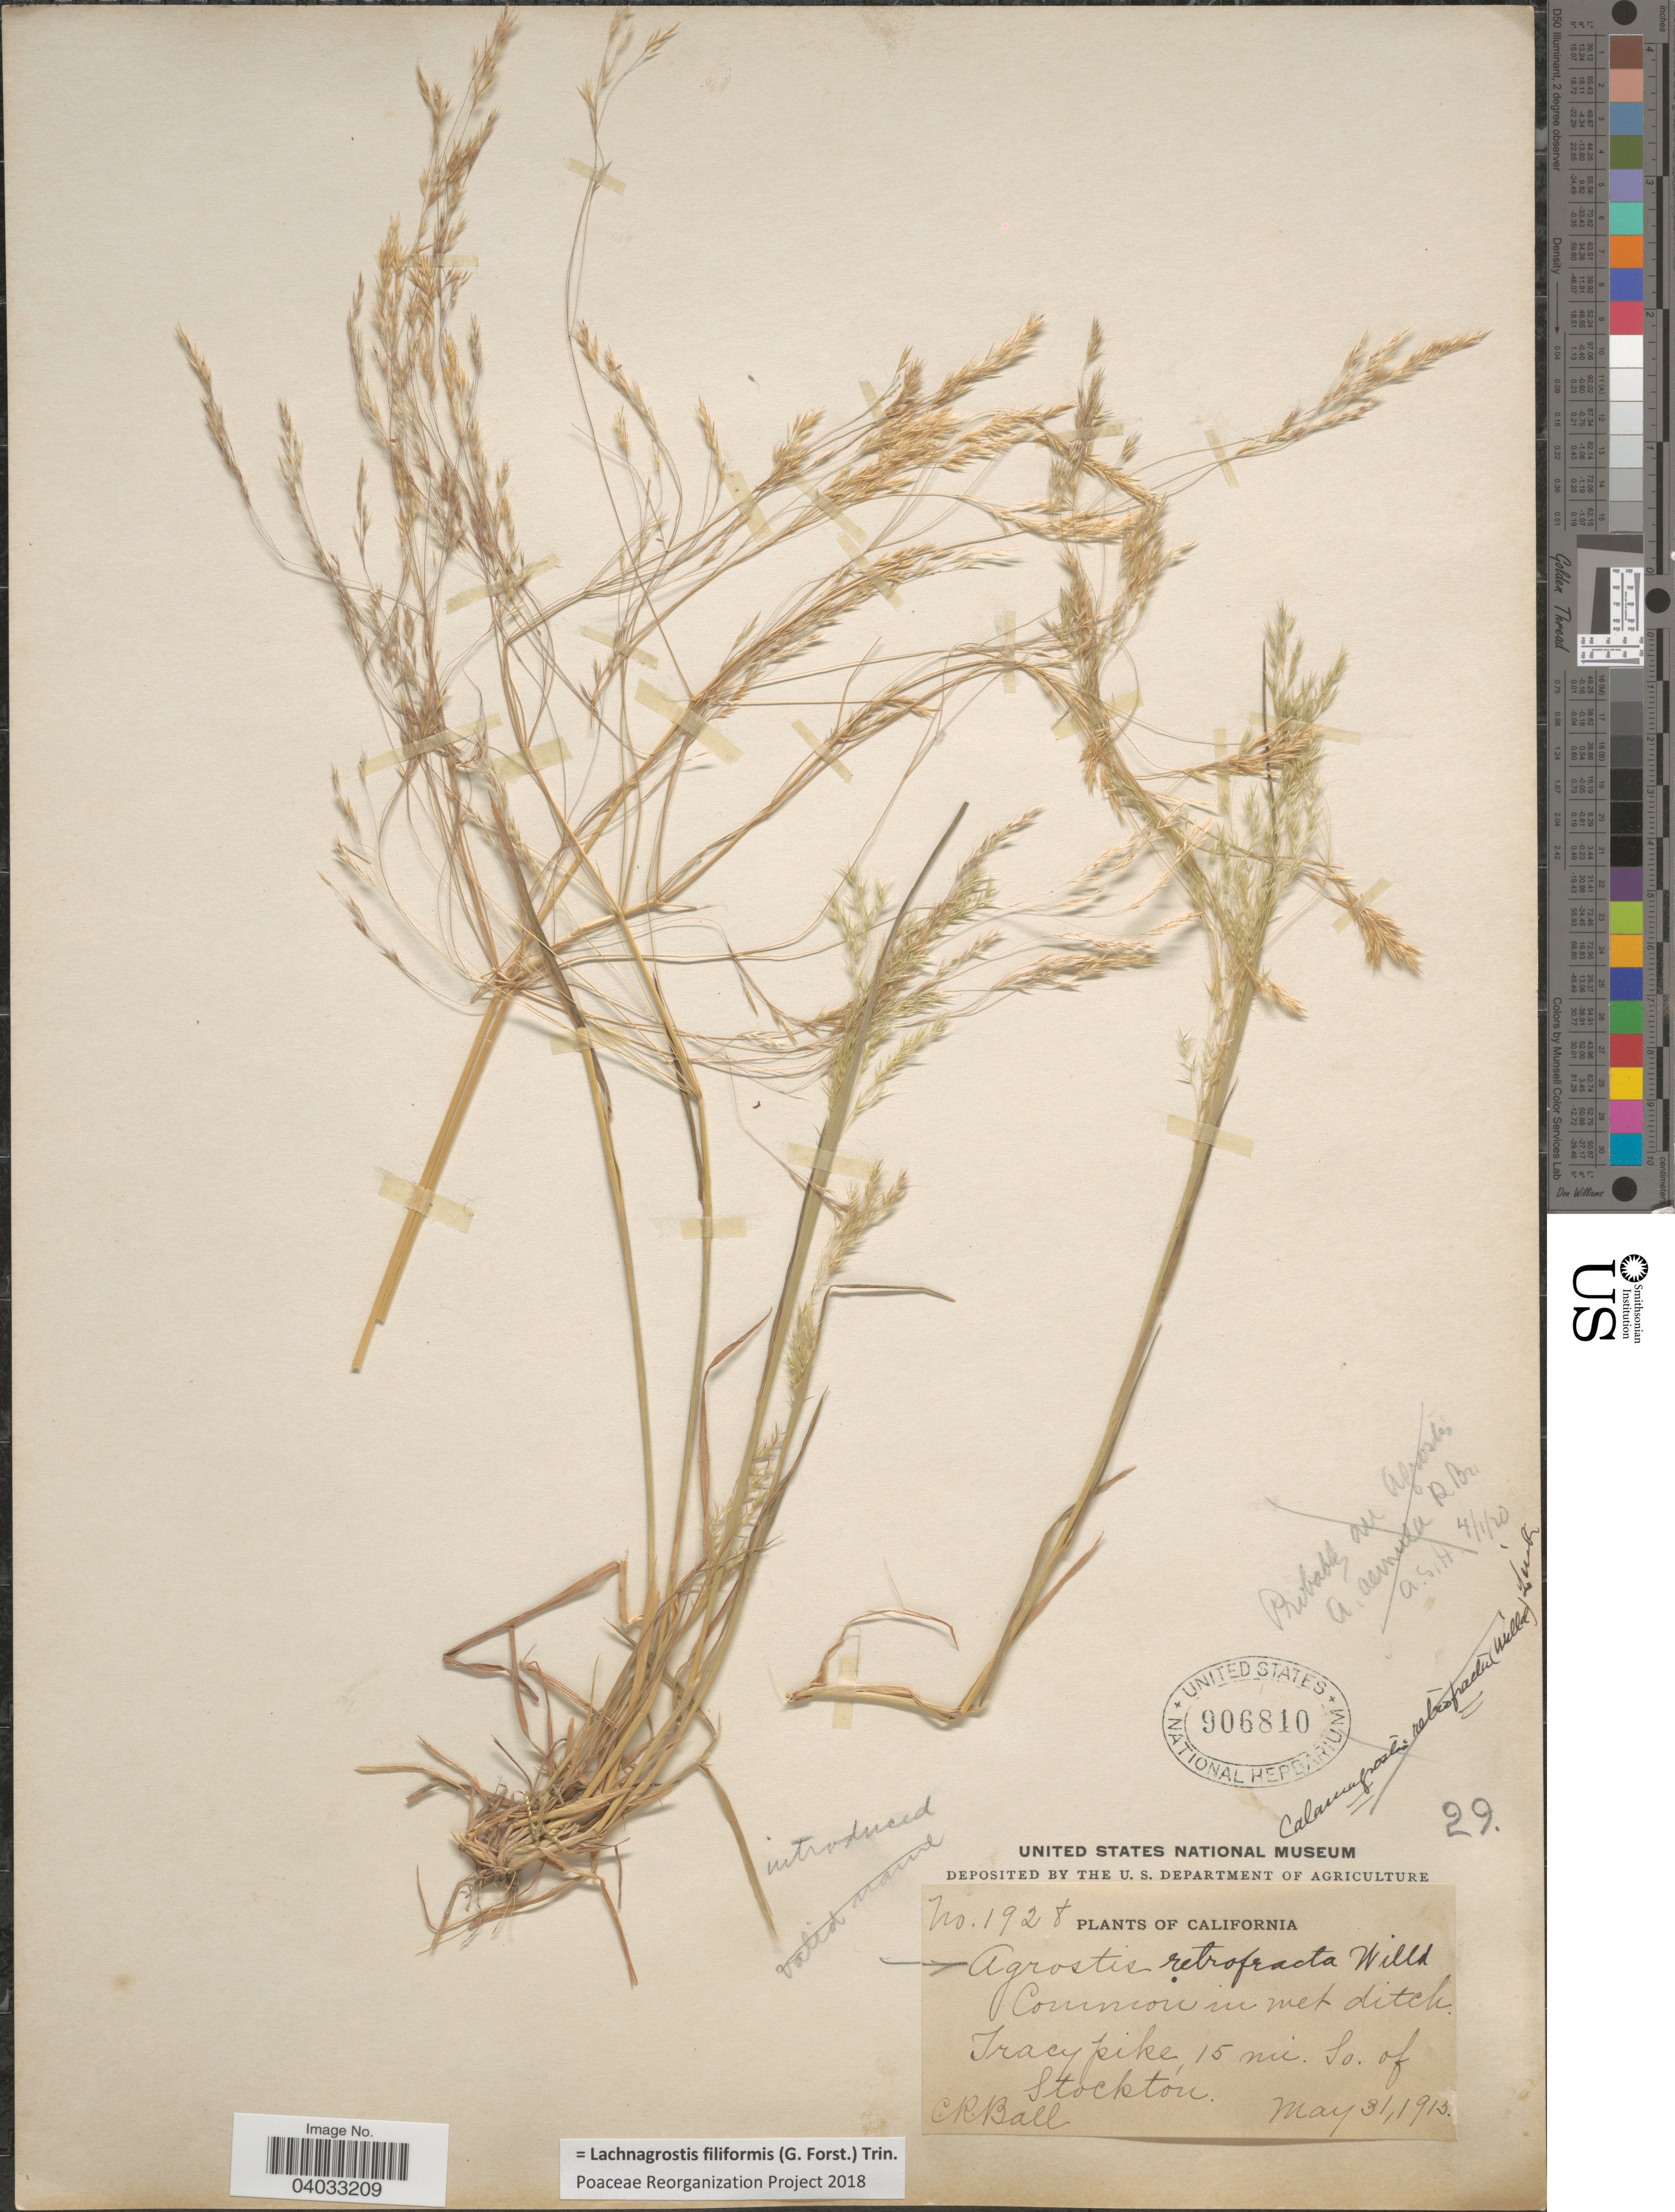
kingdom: Plantae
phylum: Tracheophyta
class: Liliopsida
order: Poales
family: Poaceae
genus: Lachnagrostis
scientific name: Lachnagrostis filiformis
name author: (J.R. Forst.) Trin.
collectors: C. R. Ball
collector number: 1928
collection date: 1915-05-31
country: United States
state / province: California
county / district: San Joaquin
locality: Tracy pike, 15 mi. So. of Stockton.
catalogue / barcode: US 906810